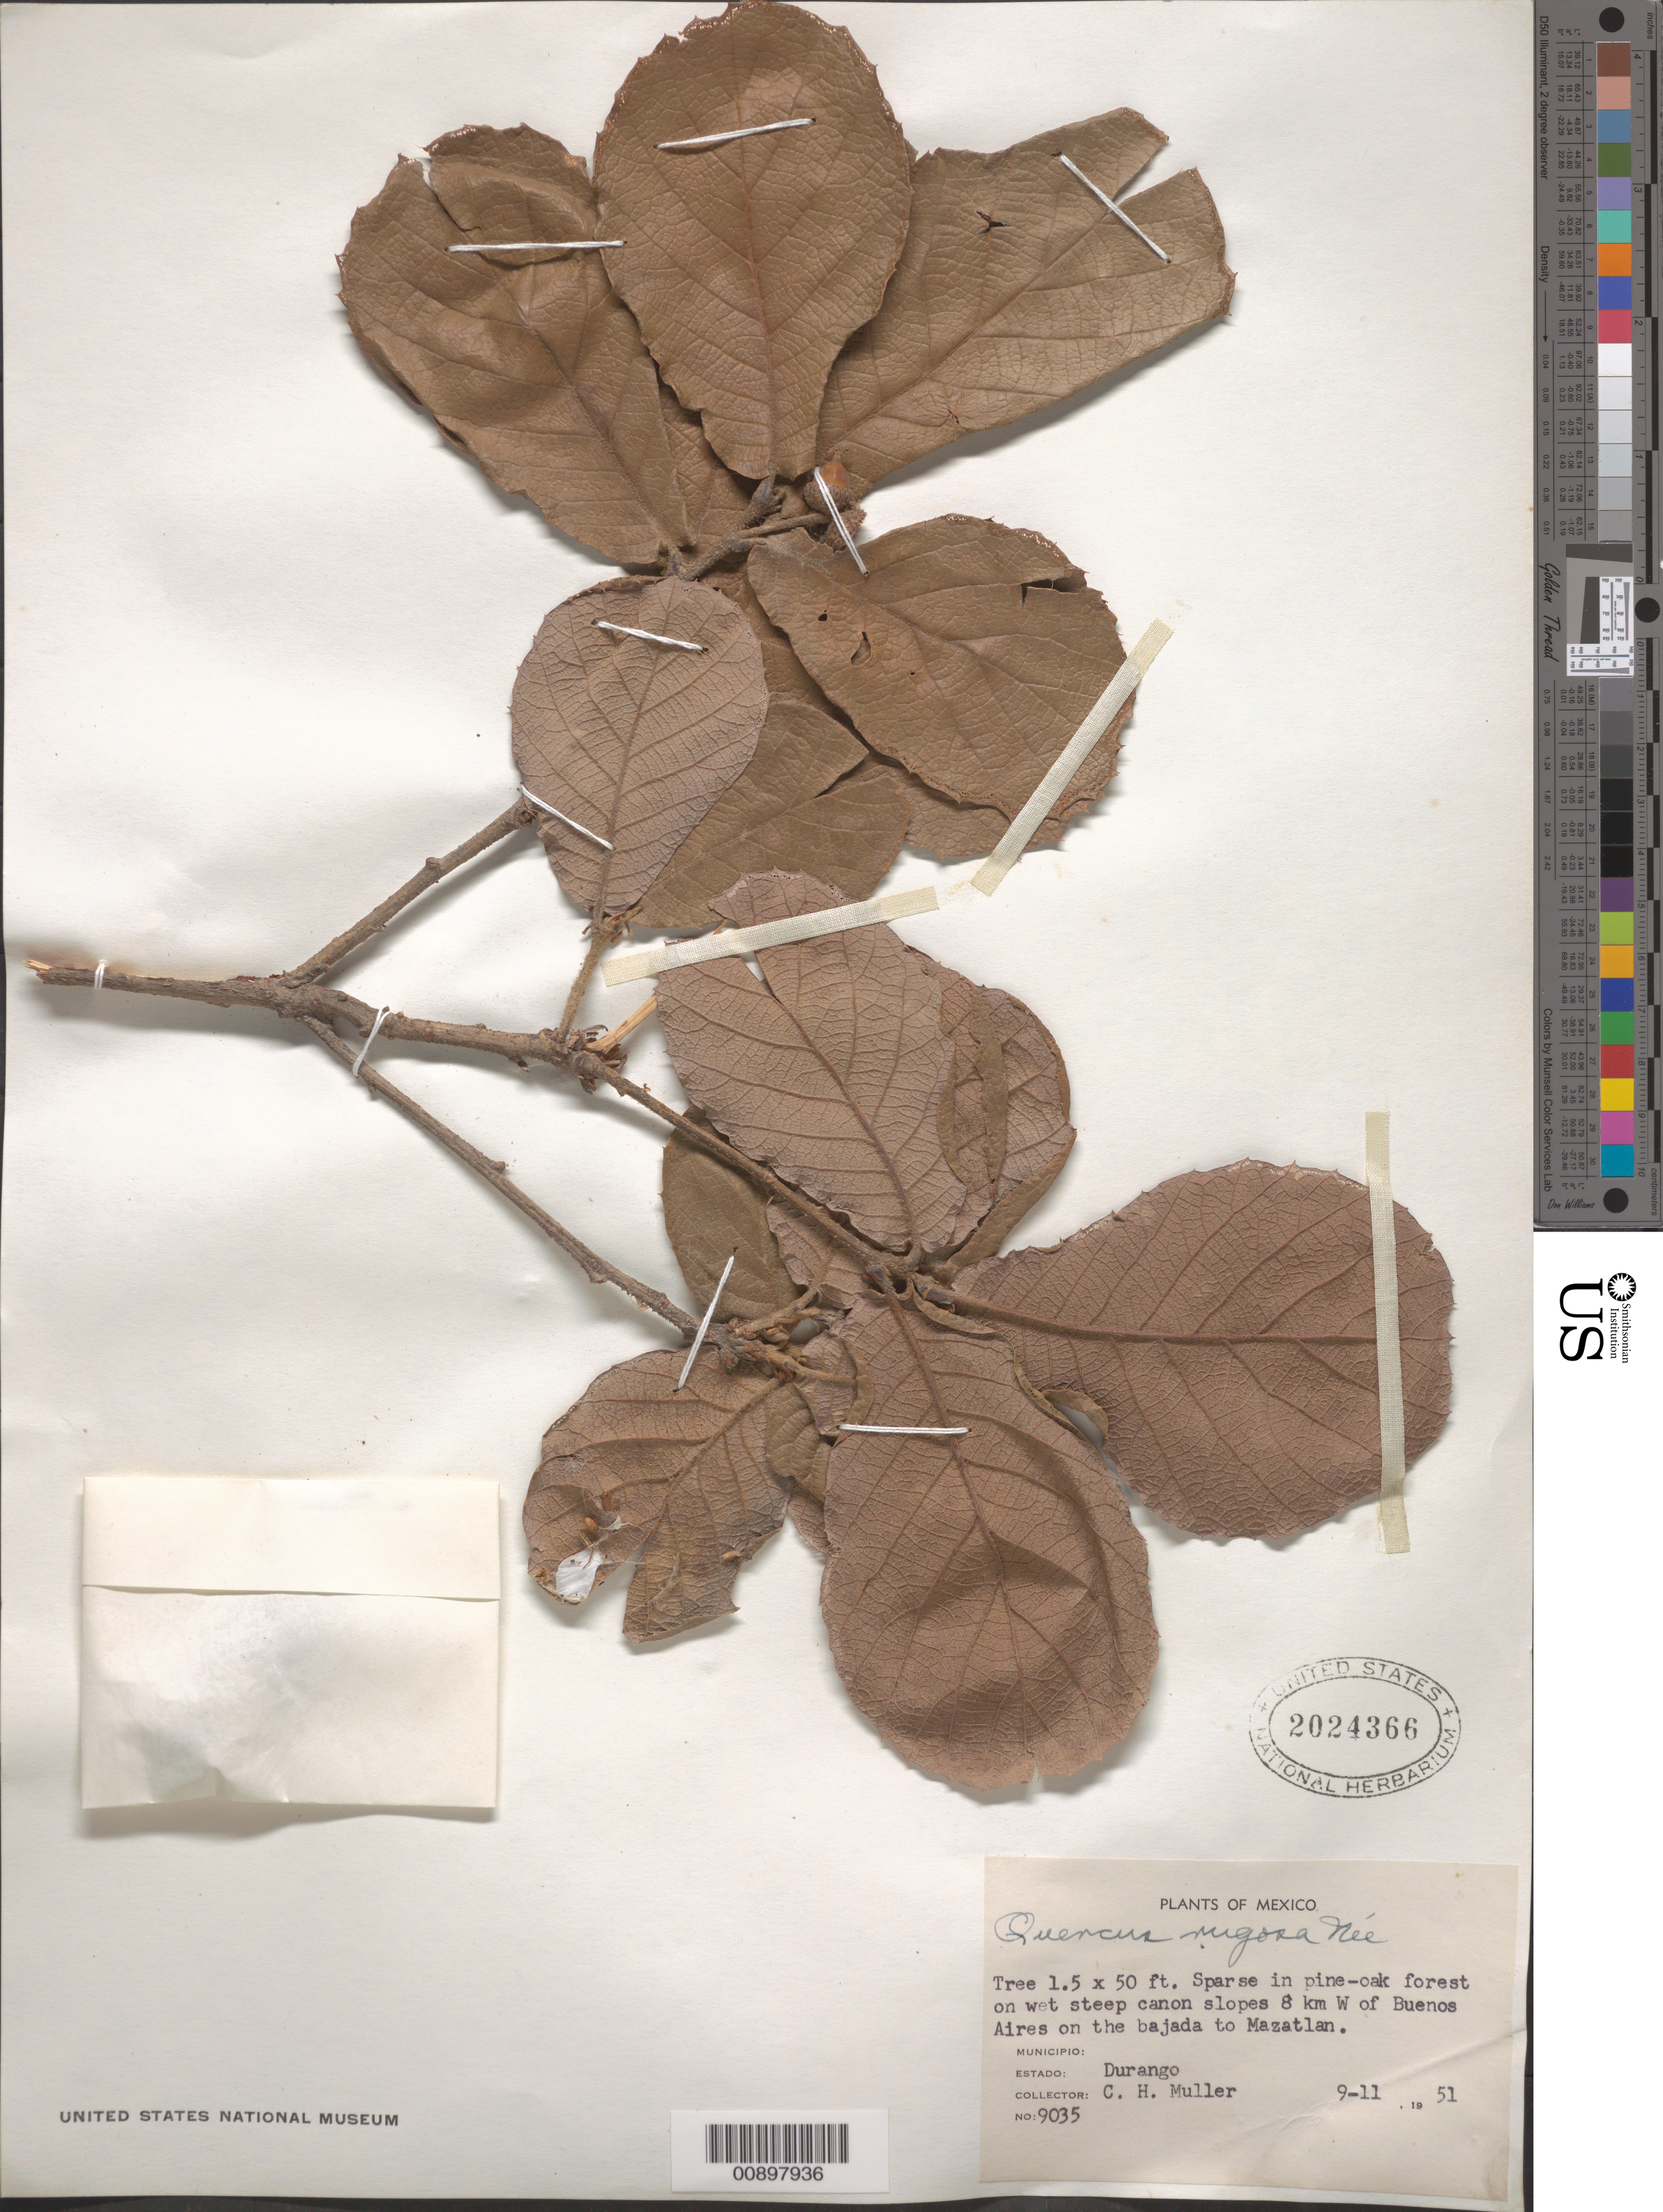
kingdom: Plantae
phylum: Tracheophyta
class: Magnoliopsida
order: Fagales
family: Fagaceae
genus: Quercus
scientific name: Quercus rugosa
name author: Née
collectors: C. H. Muller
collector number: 9035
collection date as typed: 11 Sep 1951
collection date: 1951-09-11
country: Mexico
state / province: Durango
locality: Cañon slopes 8 km W of Buenos Aires on the bajada to Mazatlan.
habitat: In pine-oak forest on wet steep cañon slopes.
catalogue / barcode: US 2024366